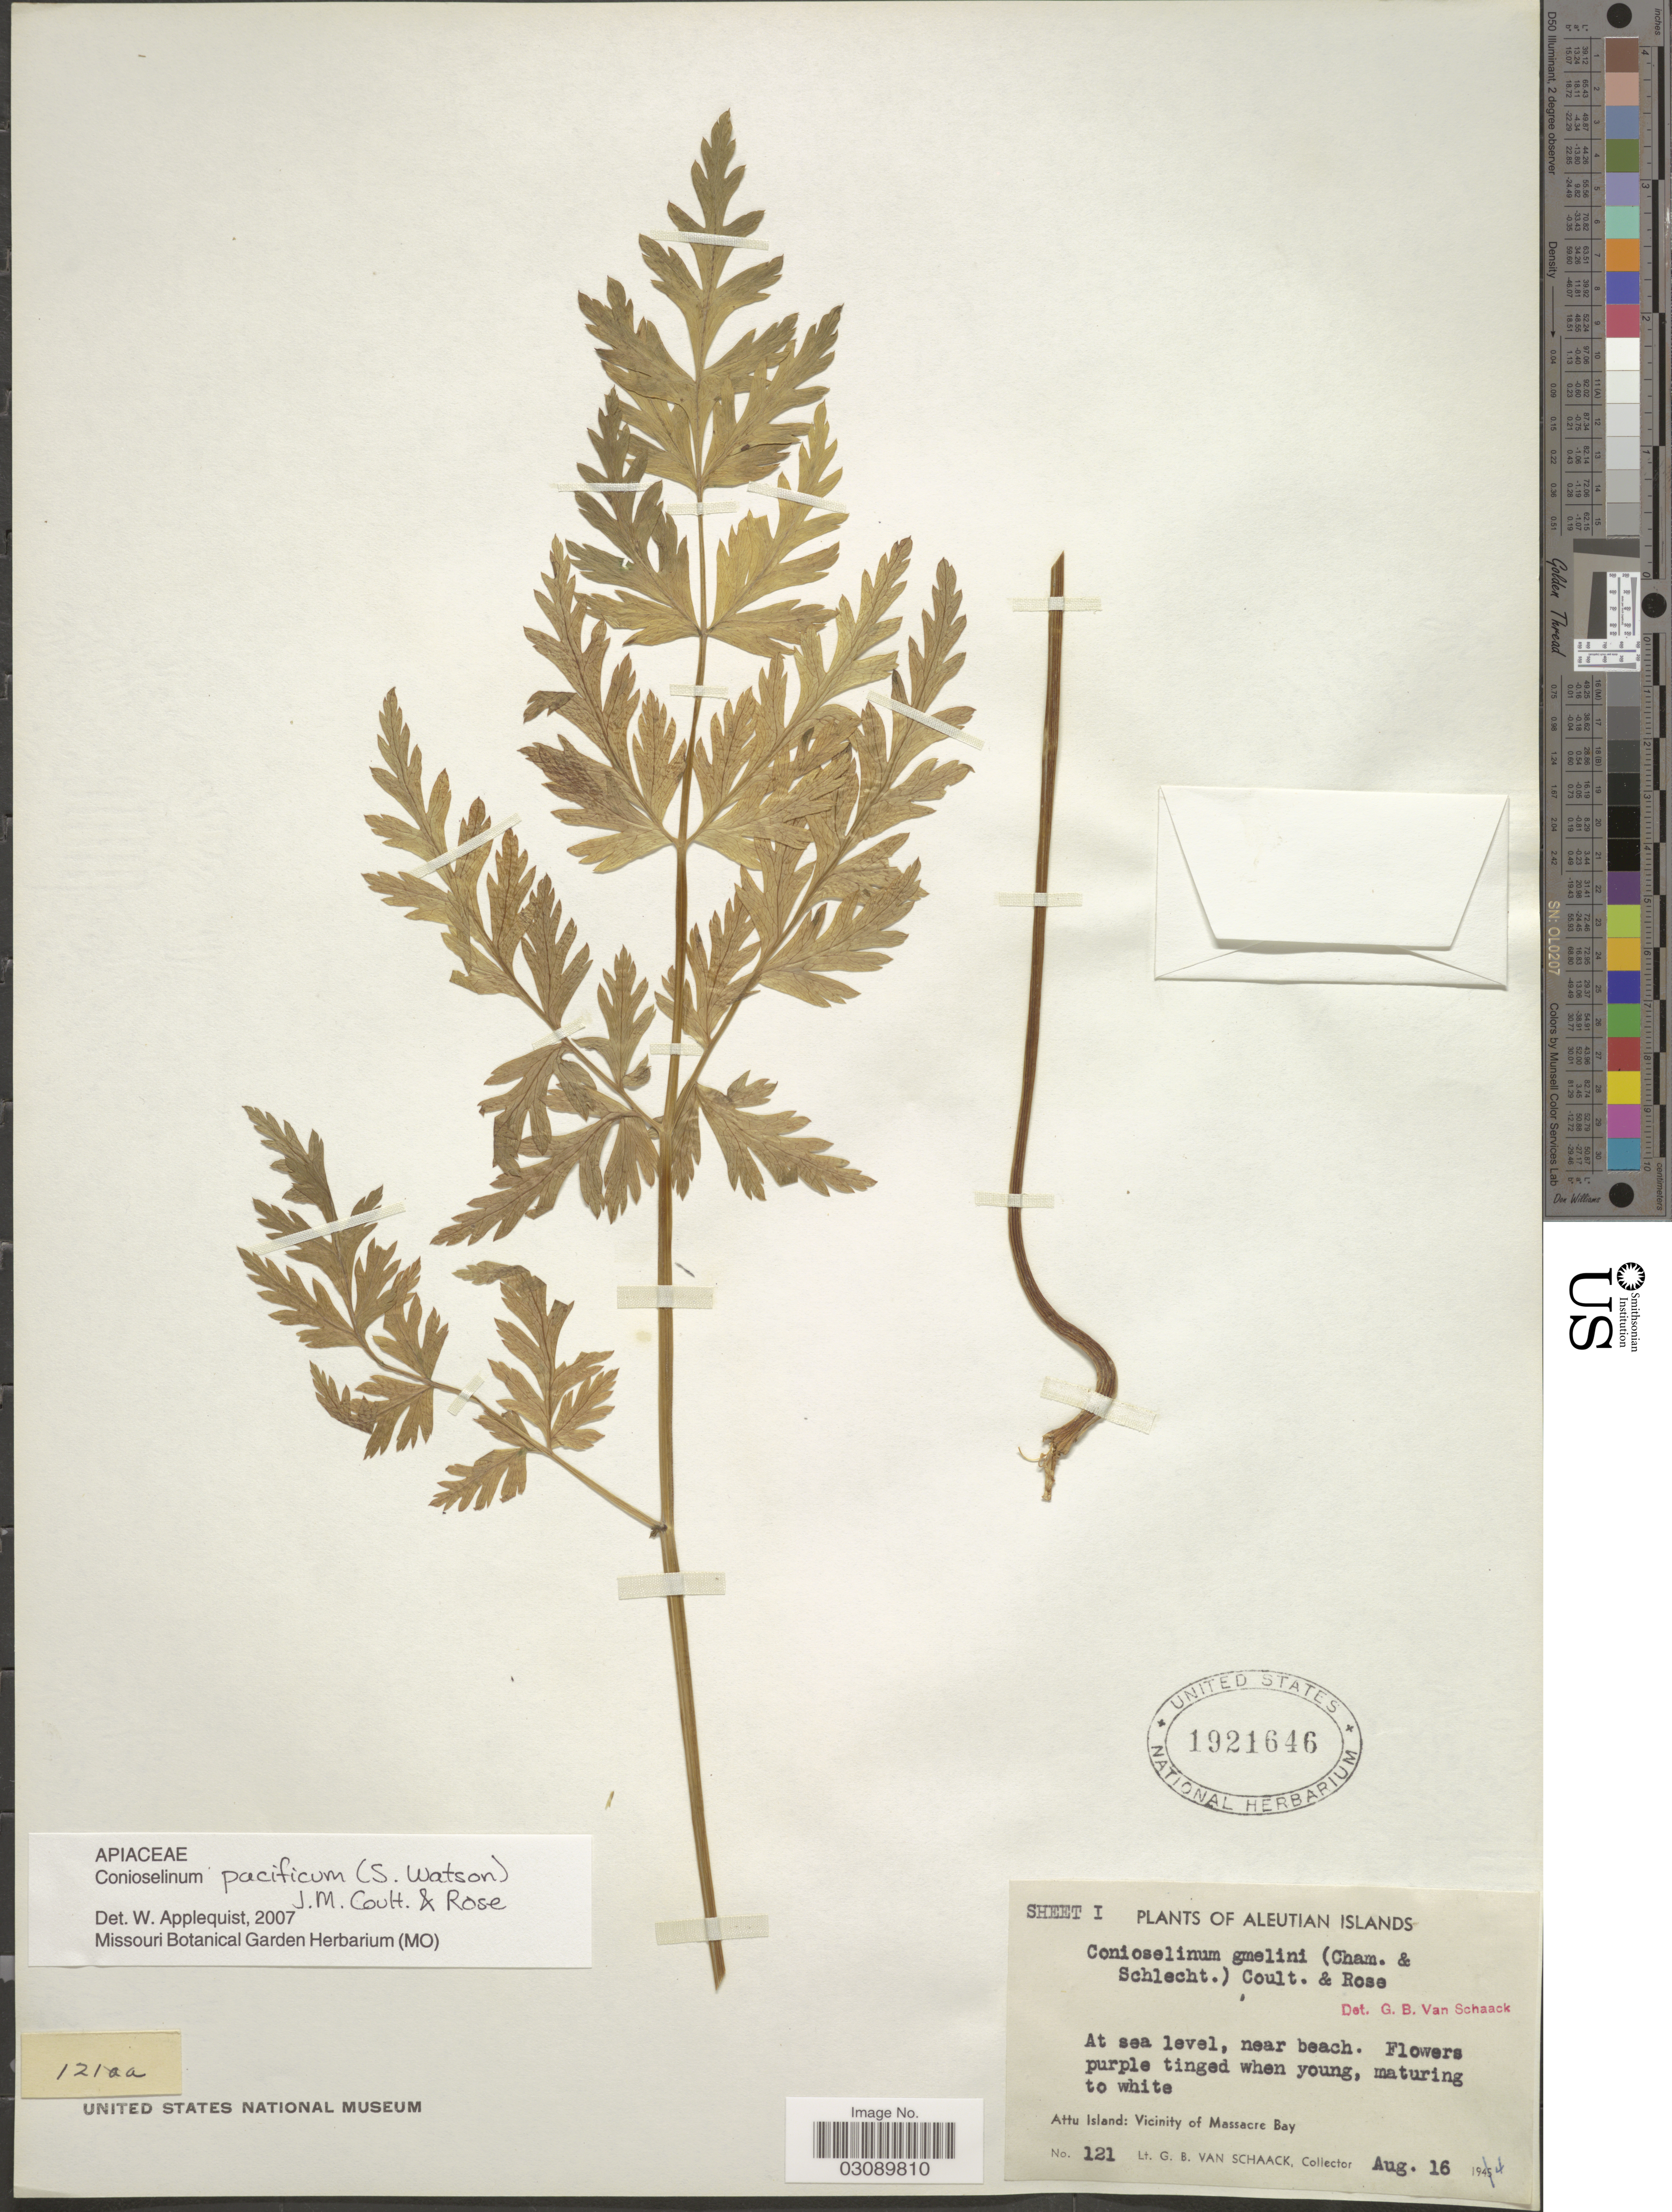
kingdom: Plantae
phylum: Tracheophyta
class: Magnoliopsida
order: Apiales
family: Apiaceae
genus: Conioselinum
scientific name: Conioselinum pacificum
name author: (S. Watson) J.M. Coult. & Rose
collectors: G. Van Schaack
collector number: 121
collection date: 1944-08-16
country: United States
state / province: Alaska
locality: Aleutian Islands. Attu Island: Vicinity of Massacre Bay. Near beach.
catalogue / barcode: US 1921646